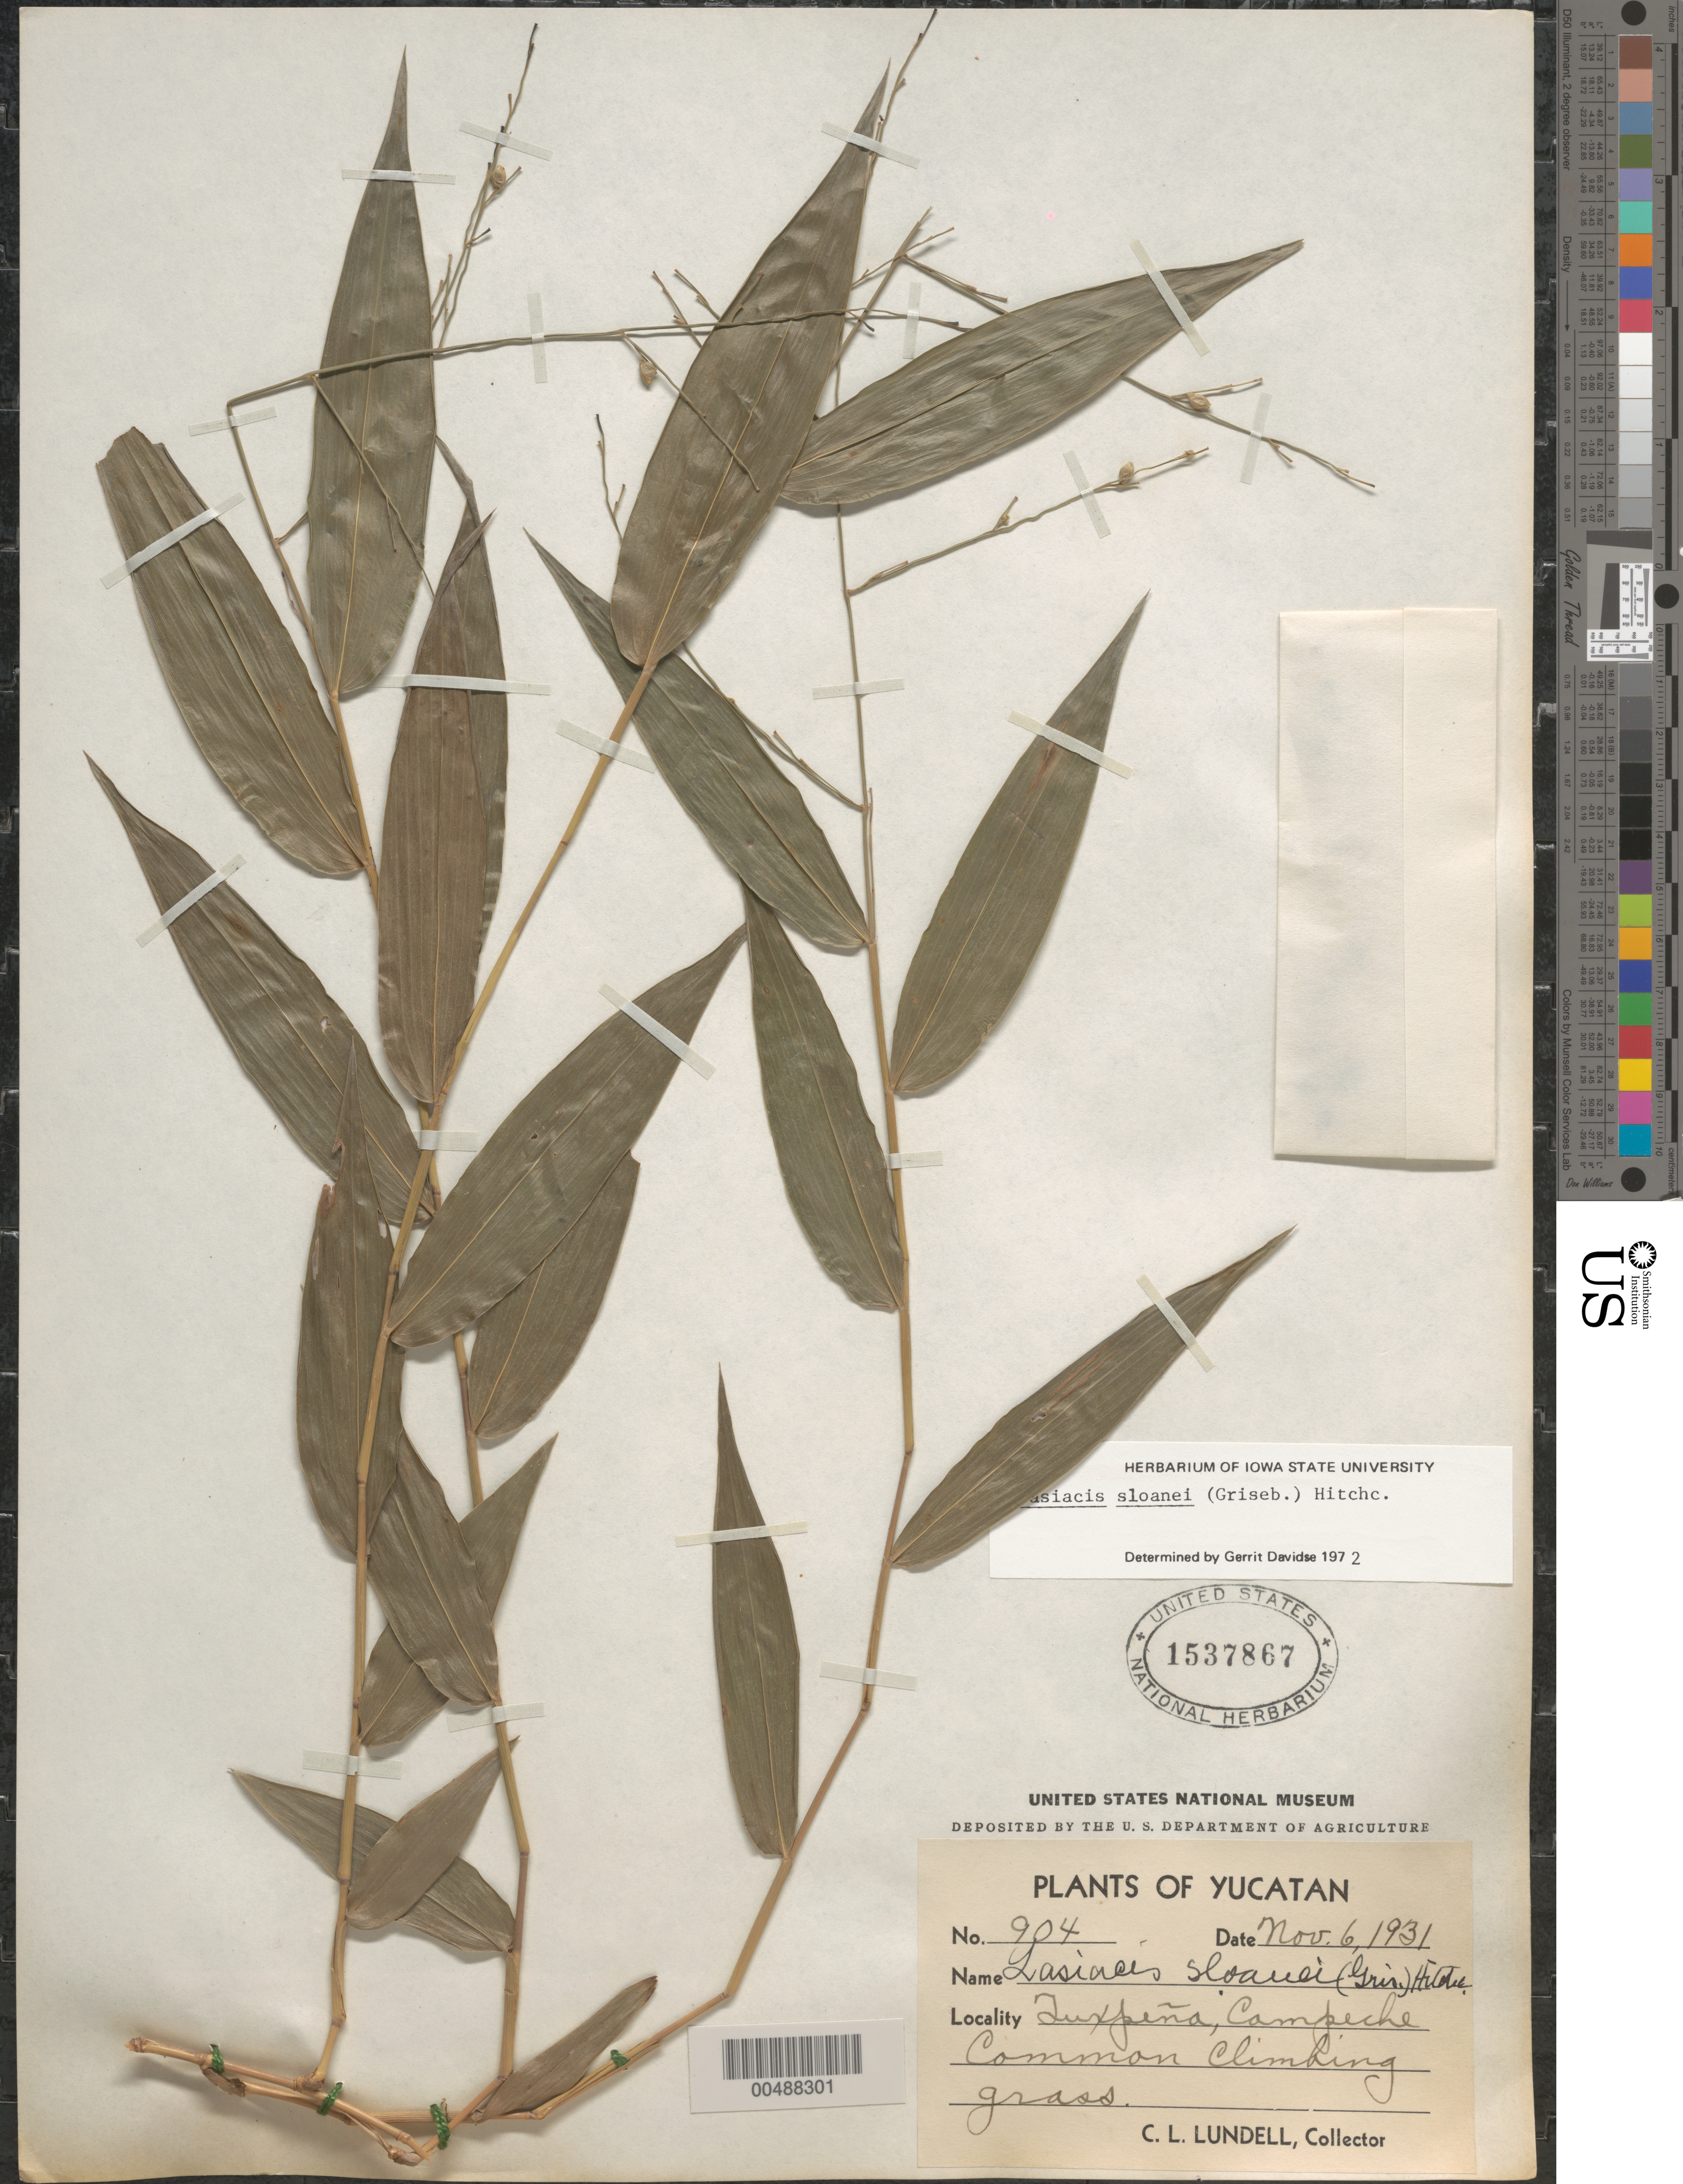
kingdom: Plantae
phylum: Tracheophyta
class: Liliopsida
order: Poales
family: Poaceae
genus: Lasiacis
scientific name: Lasiacis sloanei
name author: (Griseb.) Hitchc.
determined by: Davidse, Gerrit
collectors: C. L. Lundell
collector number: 904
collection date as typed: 6 Nov 1931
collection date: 1931-11-06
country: Mexico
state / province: Chiapas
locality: Yucatan (Peninsula), Tuxpeña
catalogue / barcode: US 1537867